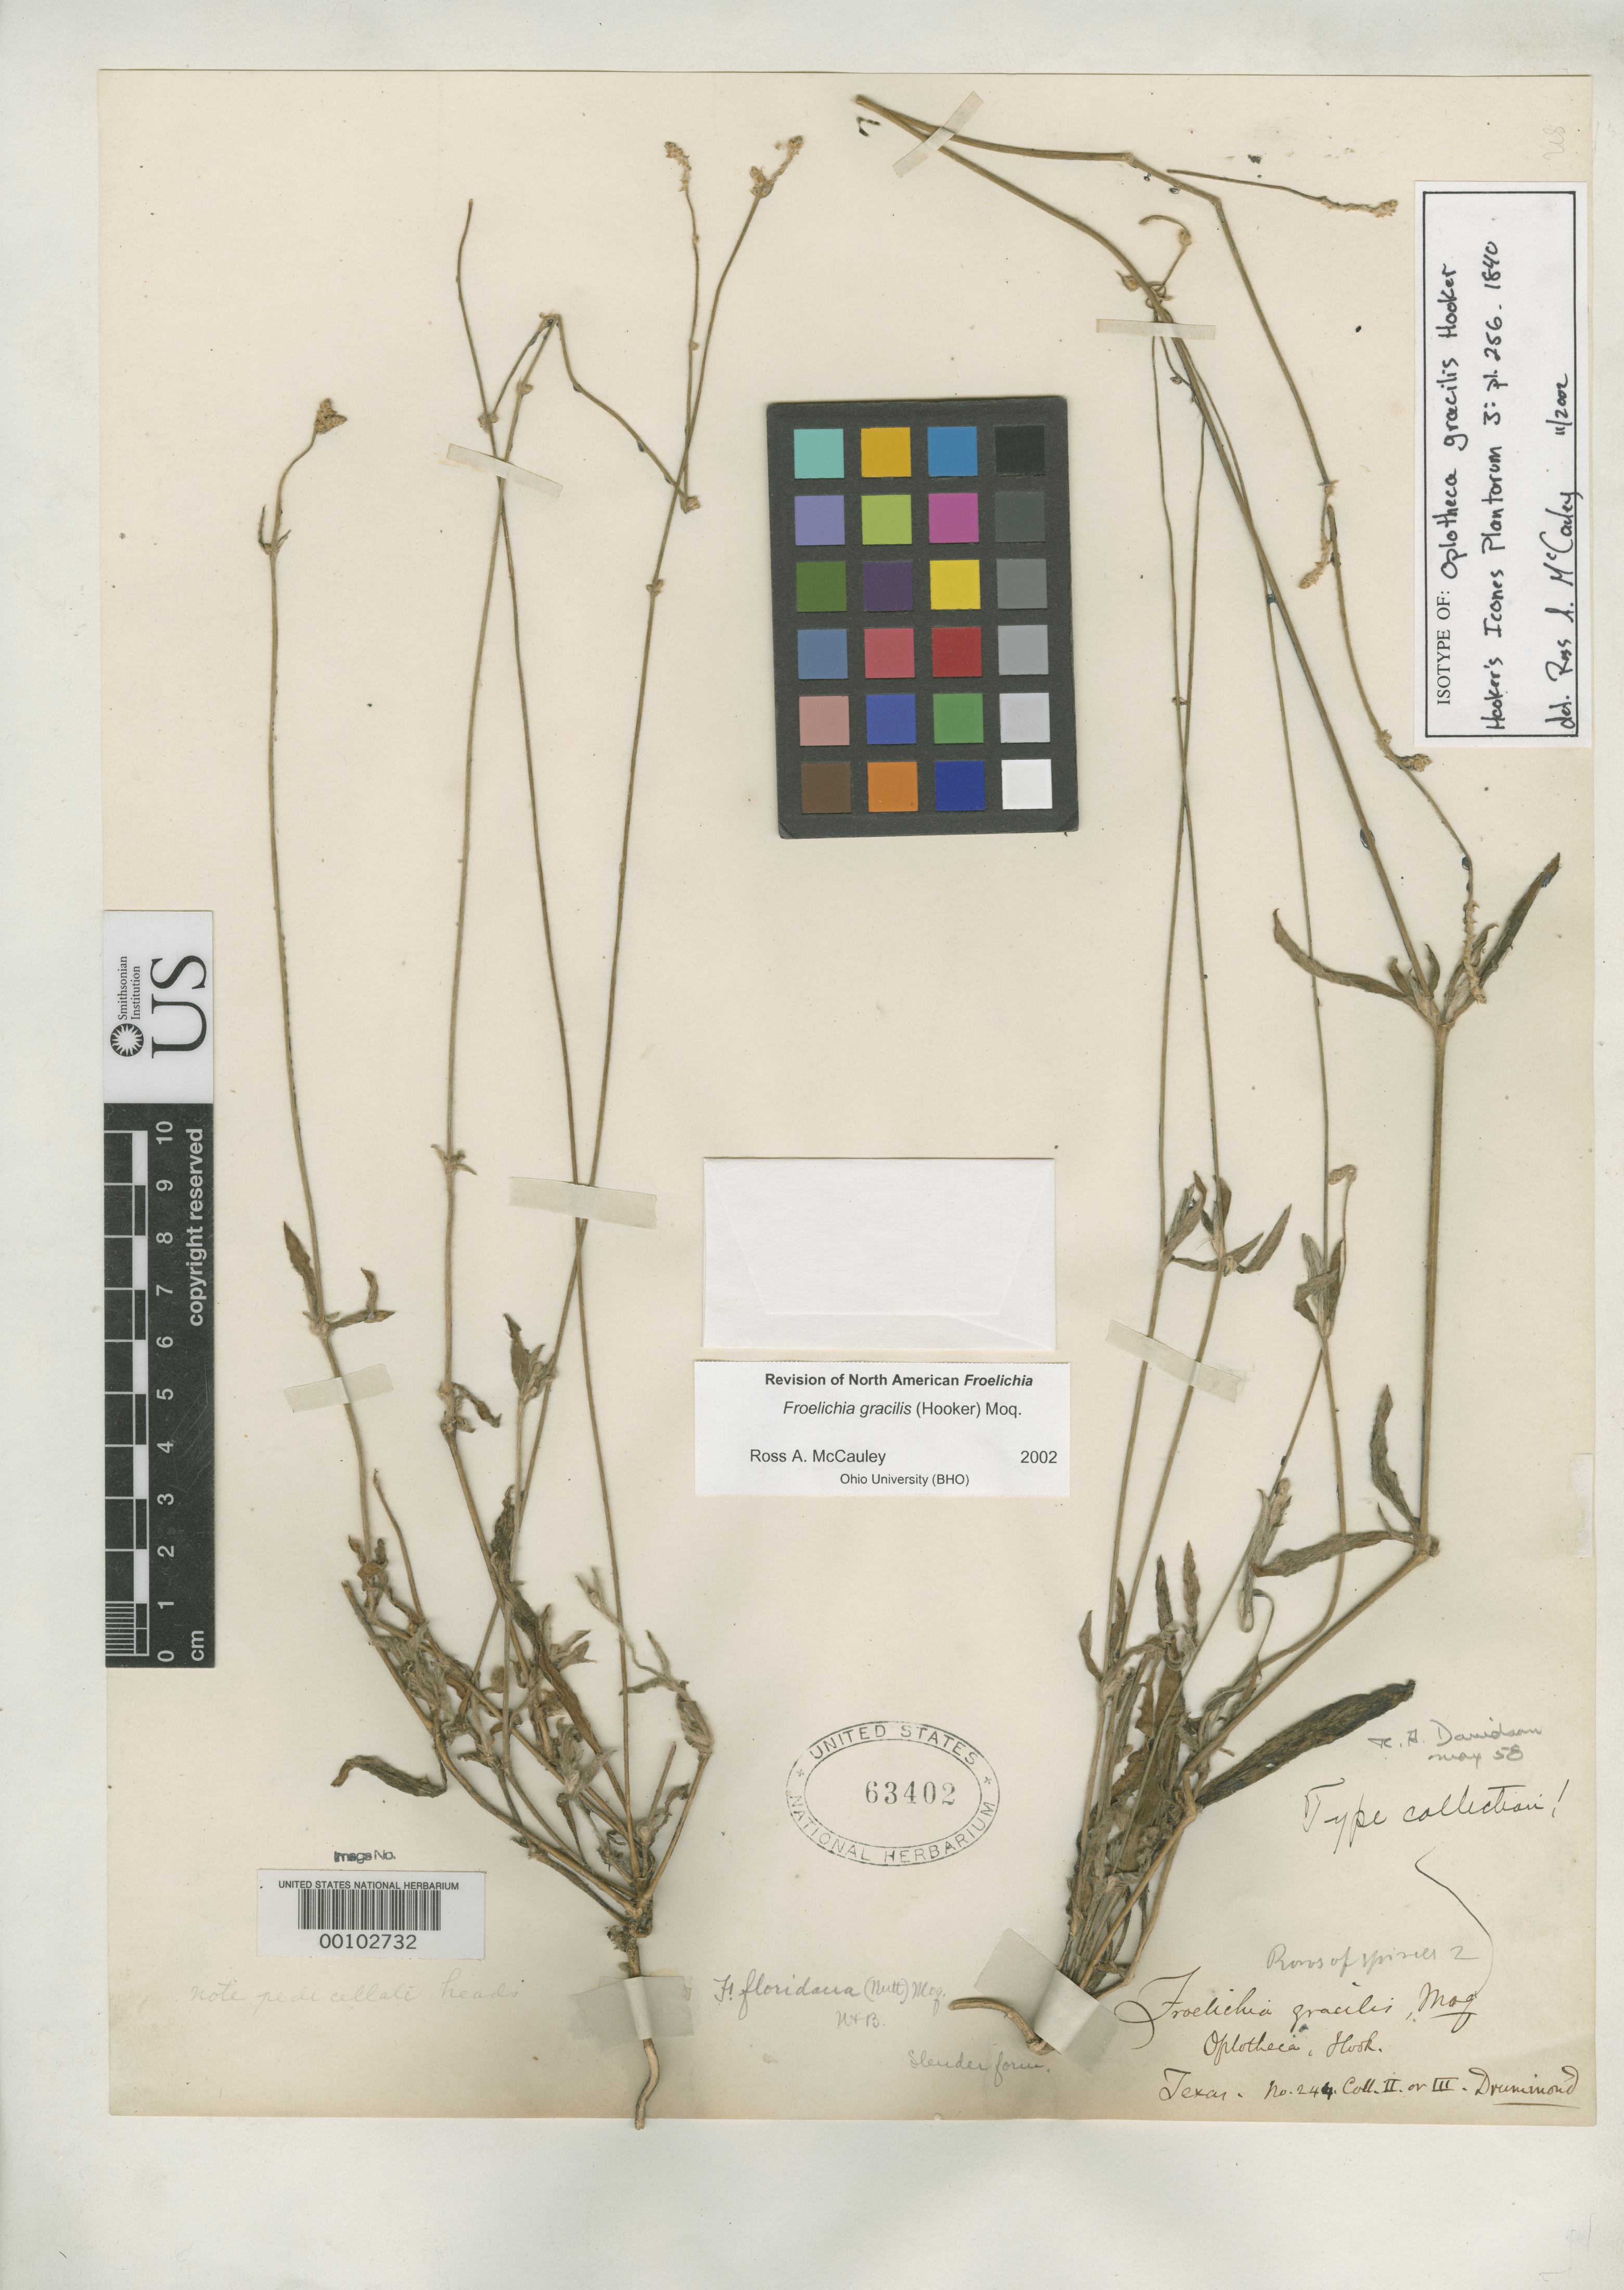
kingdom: Plantae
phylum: Tracheophyta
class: Magnoliopsida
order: Caryophyllales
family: Amaranthaceae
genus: Oplotheca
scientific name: Oplotheca gracilis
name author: Hook.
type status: Isotype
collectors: -. Drummond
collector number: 244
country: United States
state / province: Texas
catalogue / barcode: US 63402